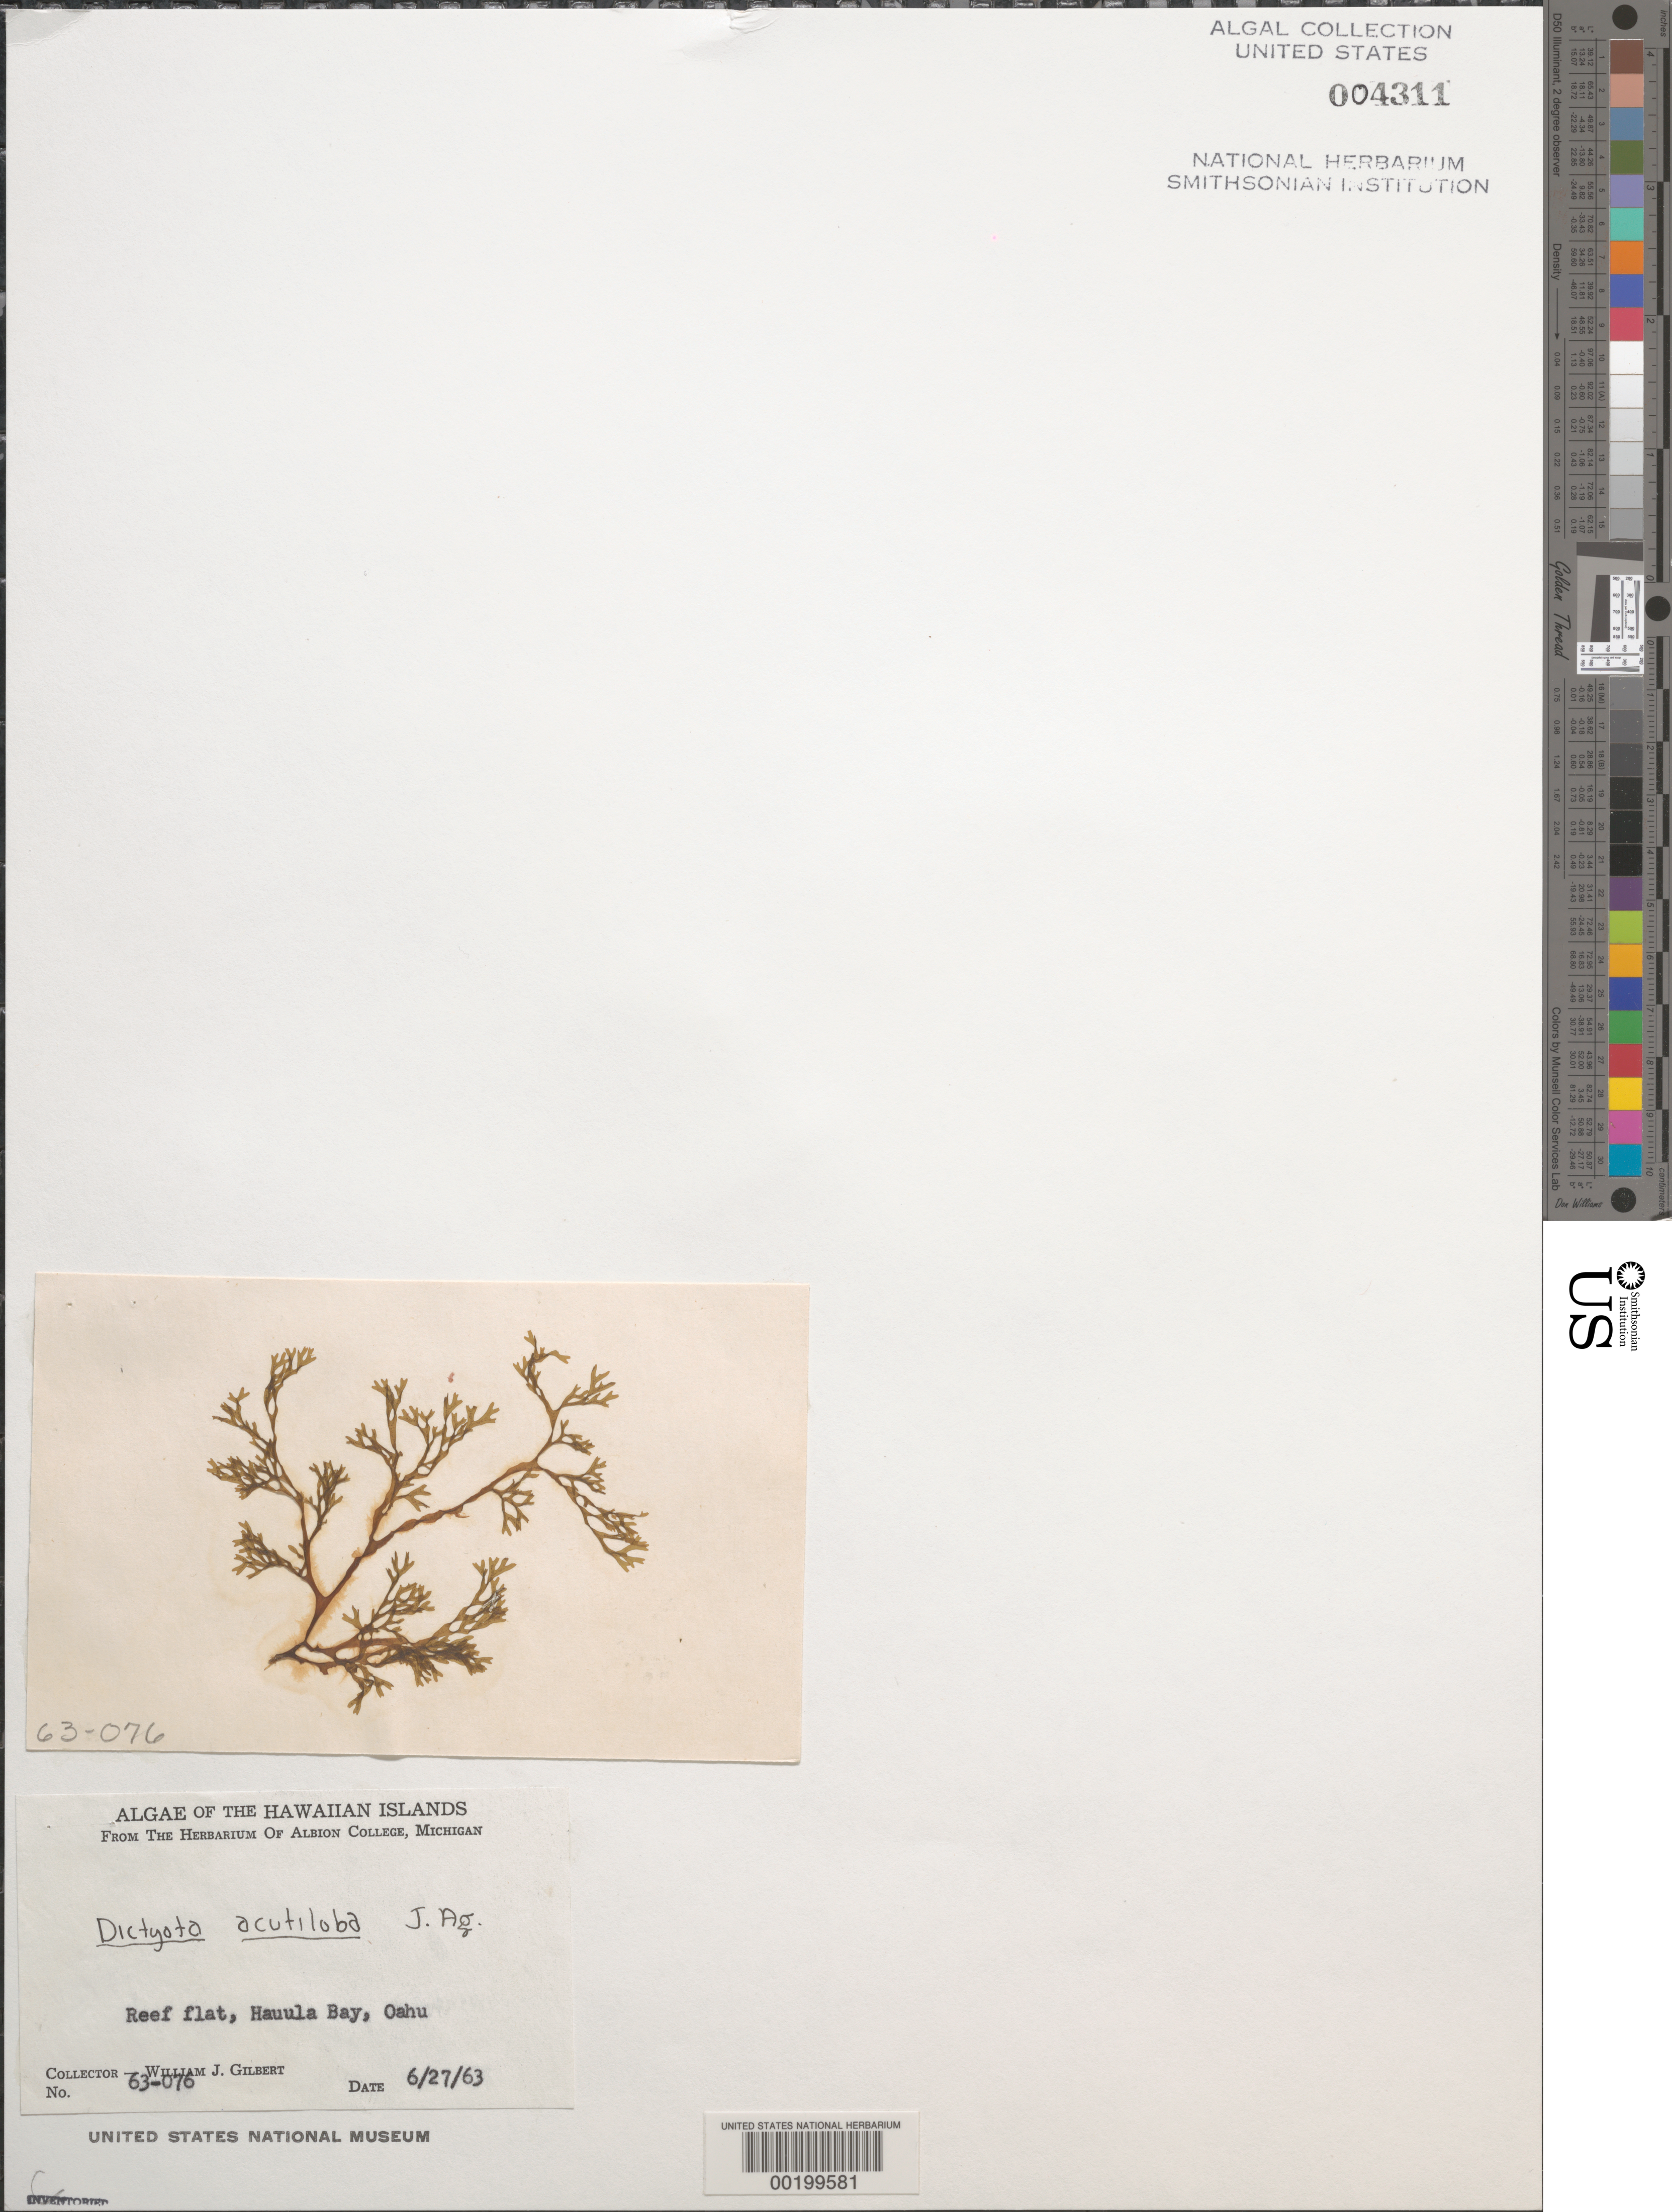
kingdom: Chromista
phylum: Ochrophyta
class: Phaeophyceae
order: Dictyotales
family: Dictyotaceae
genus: Dictyota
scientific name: Dictyota acutiloba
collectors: W. J. Gilbert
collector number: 63-076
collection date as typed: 27 Jun 1963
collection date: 1963-06-27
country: United States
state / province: Hawaii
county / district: Honolulu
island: Oahu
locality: Hau'ula Bay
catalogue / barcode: US 4311